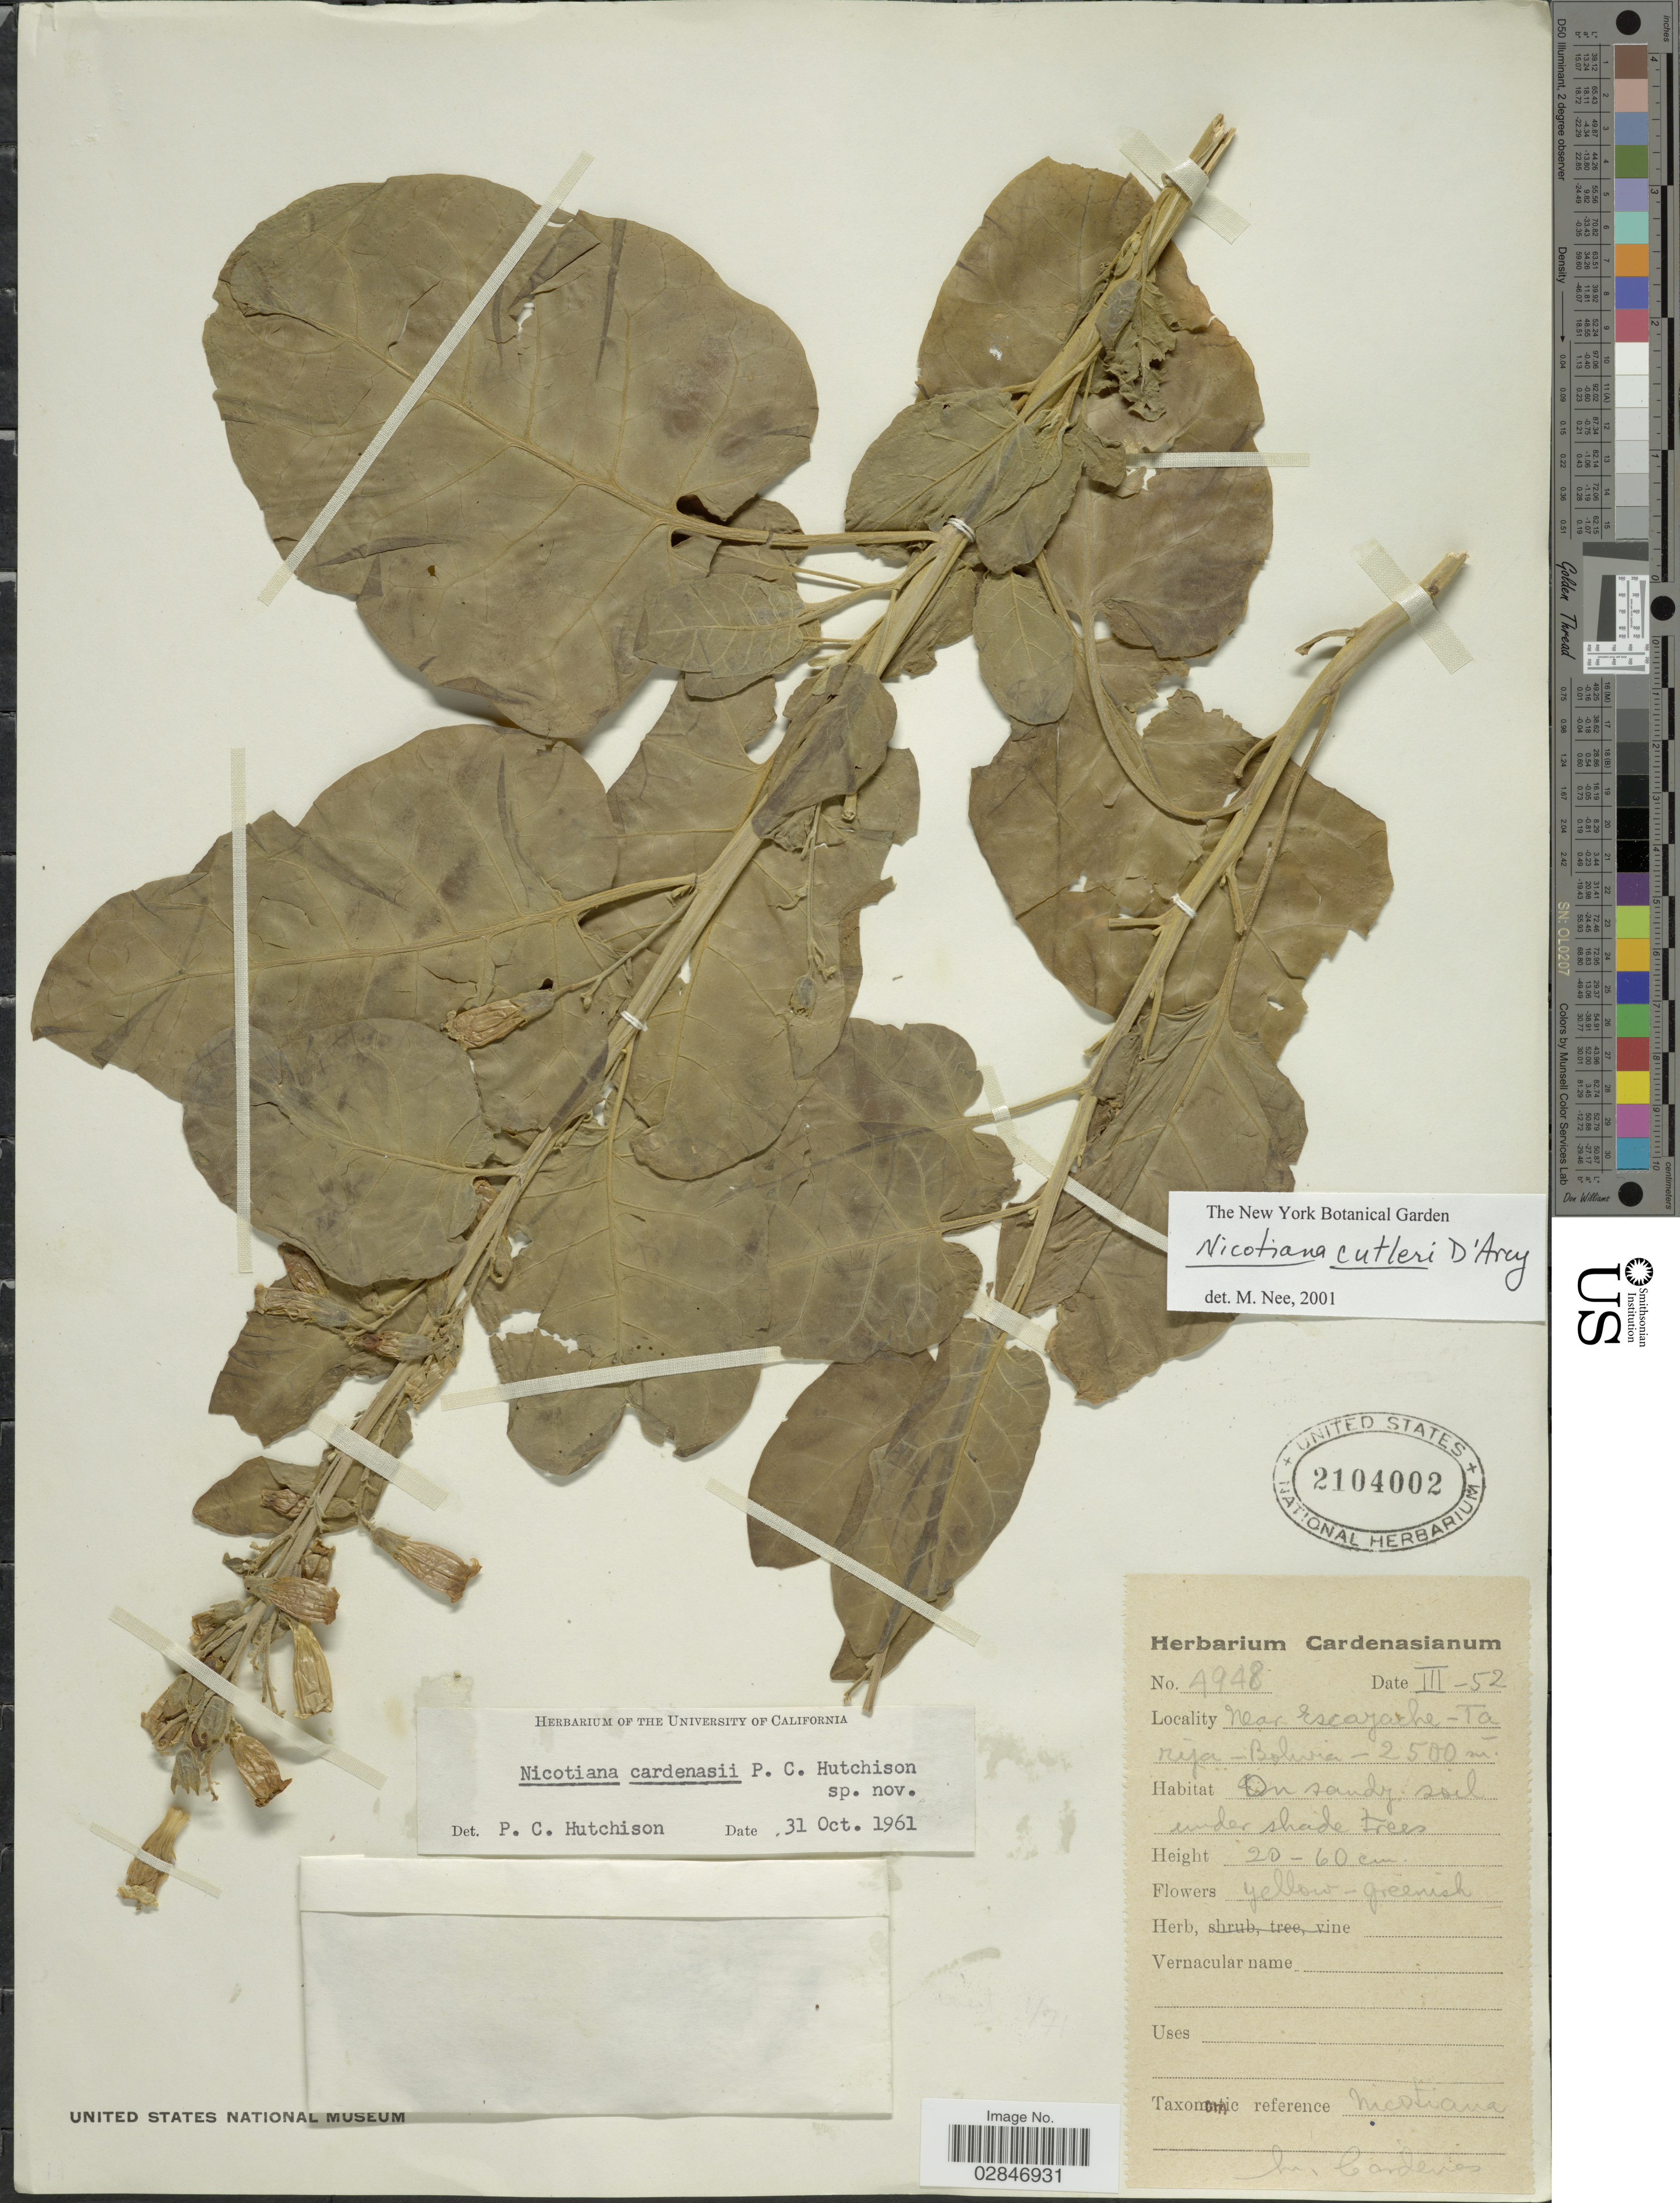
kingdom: Plantae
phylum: Tracheophyta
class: Magnoliopsida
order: Solanales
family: Solanaceae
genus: Nicotiana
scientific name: Nicotiana cutleri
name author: D'Arcy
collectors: M. Cárdenas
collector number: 4948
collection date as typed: Transcribed d/m/y: /3/52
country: Bolivia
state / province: Tarija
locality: Near Escayache - Tarija.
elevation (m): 2500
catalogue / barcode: US 2104002